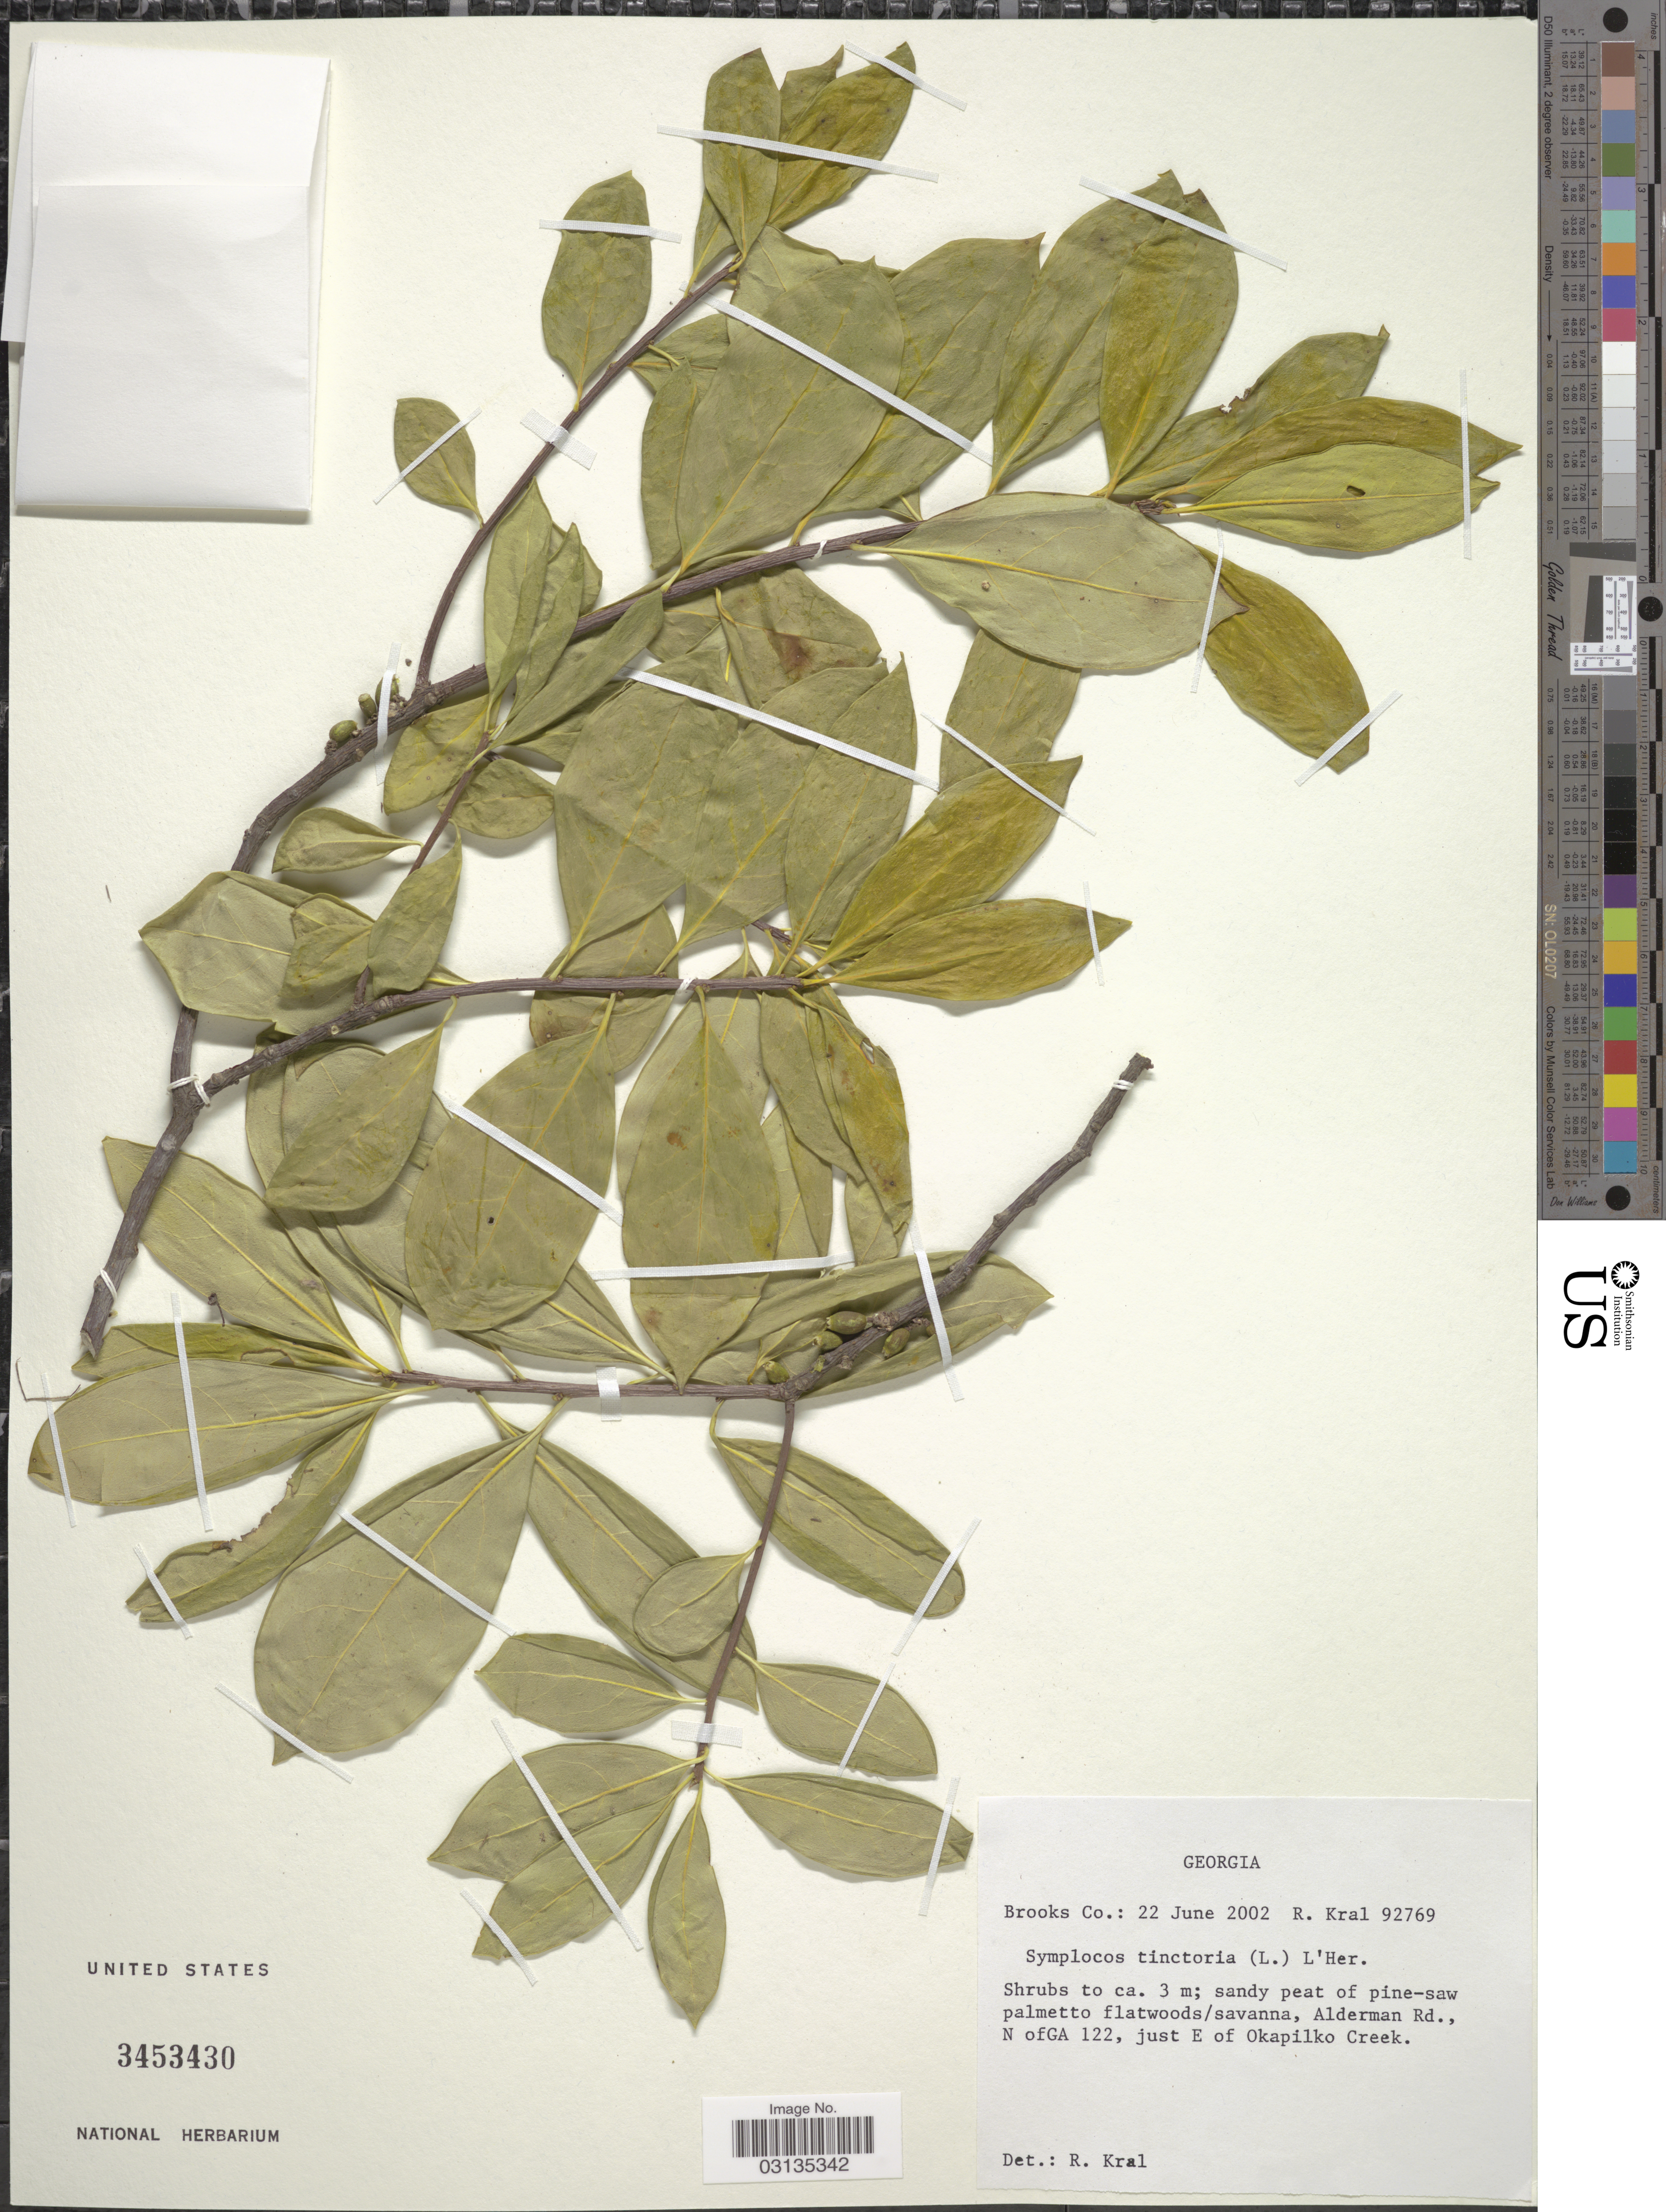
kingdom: Plantae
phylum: Tracheophyta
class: Magnoliopsida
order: Ericales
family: Symplocaceae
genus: Symplocos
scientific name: Symplocos tinctoria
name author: (L.) L'Hér.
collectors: R. Kral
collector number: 92769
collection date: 2002-06-22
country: United States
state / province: Georgia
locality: Brooks Co., Alderman Rd., N ofGA 122, just E of Okapilko Creek.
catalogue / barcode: US 3453430